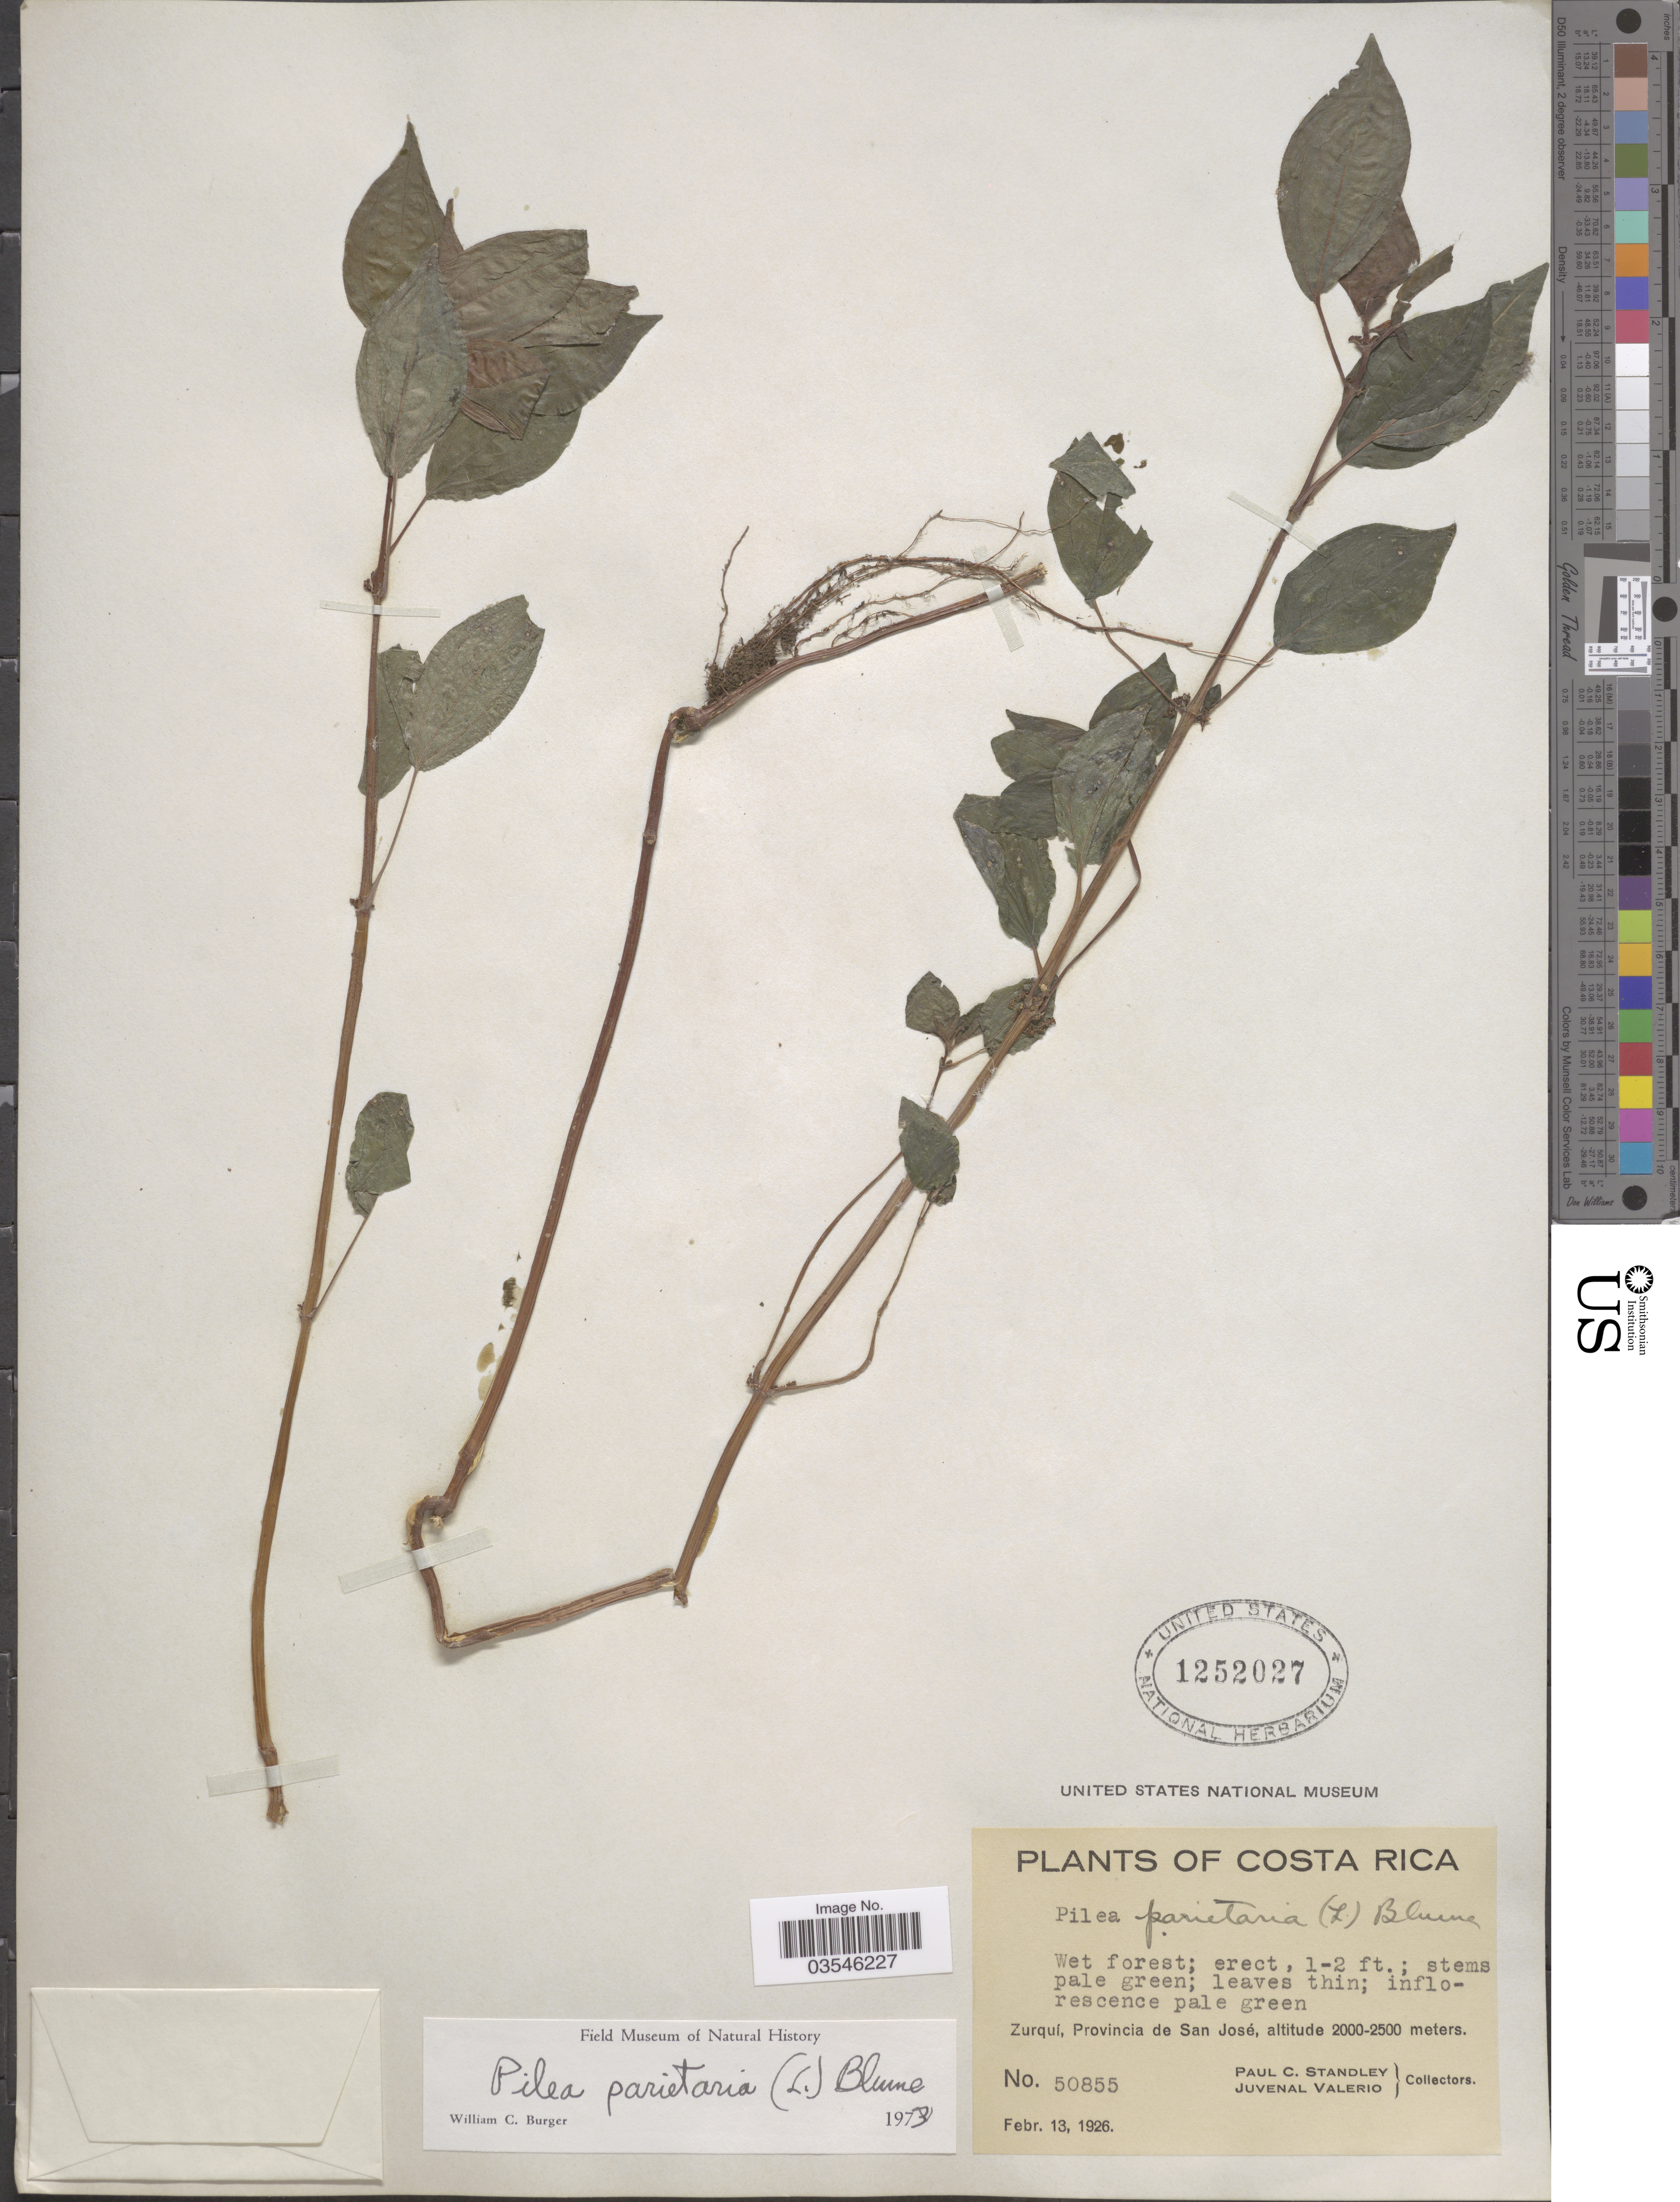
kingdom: Plantae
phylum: Tracheophyta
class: Magnoliopsida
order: Rosales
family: Urticaceae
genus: Pilea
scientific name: Pilea parietaria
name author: (L.) Blume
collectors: P. C. Standley & J. Valerio R.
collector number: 50855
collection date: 1926-02-13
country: Costa Rica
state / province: San José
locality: Zurquí, Provincia de San José.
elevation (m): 2000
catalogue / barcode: US 1252027